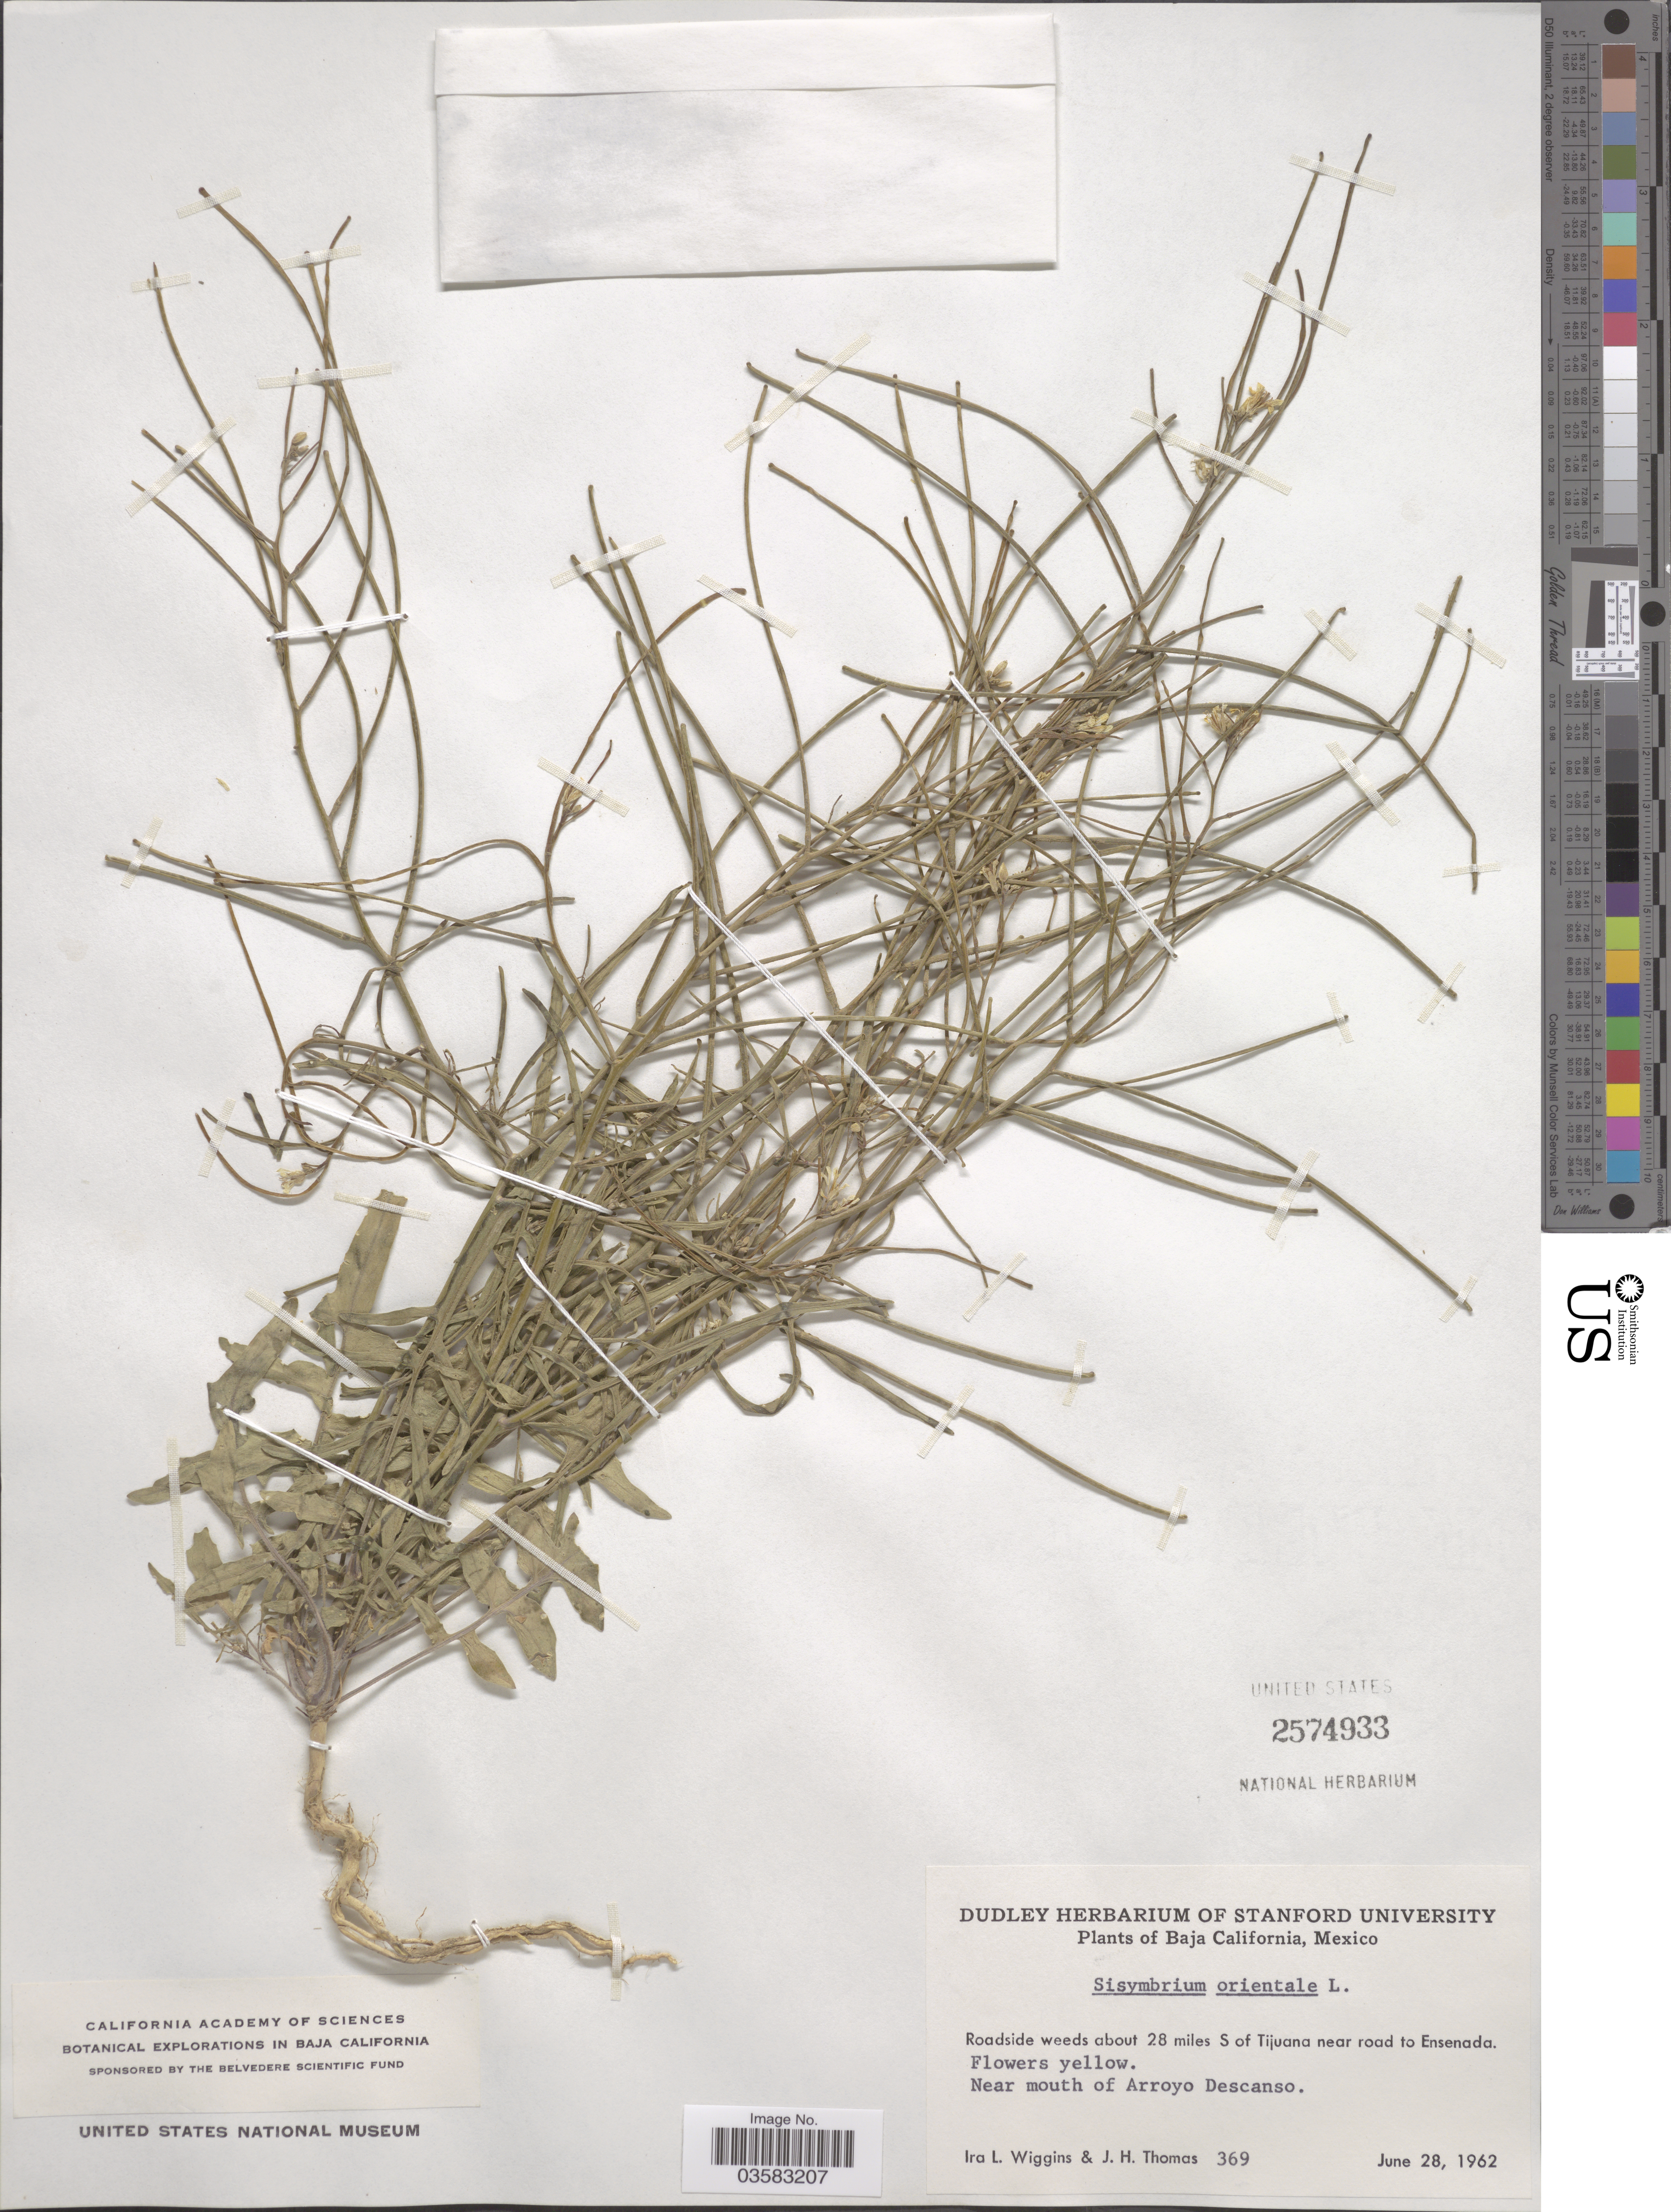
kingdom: Plantae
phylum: Tracheophyta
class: Magnoliopsida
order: Brassicales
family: Brassicaceae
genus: Sisymbrium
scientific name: Sisymbrium orientale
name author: L.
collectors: I. L. Wiggins & J. H. Thomas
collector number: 369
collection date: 1962-06-28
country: Mexico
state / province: Baja California Norte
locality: Roadside weeds about 28 miles S of Tijuana near road to Ensenada. Near mouth of Arroyo Descanso.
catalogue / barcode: US 2574933